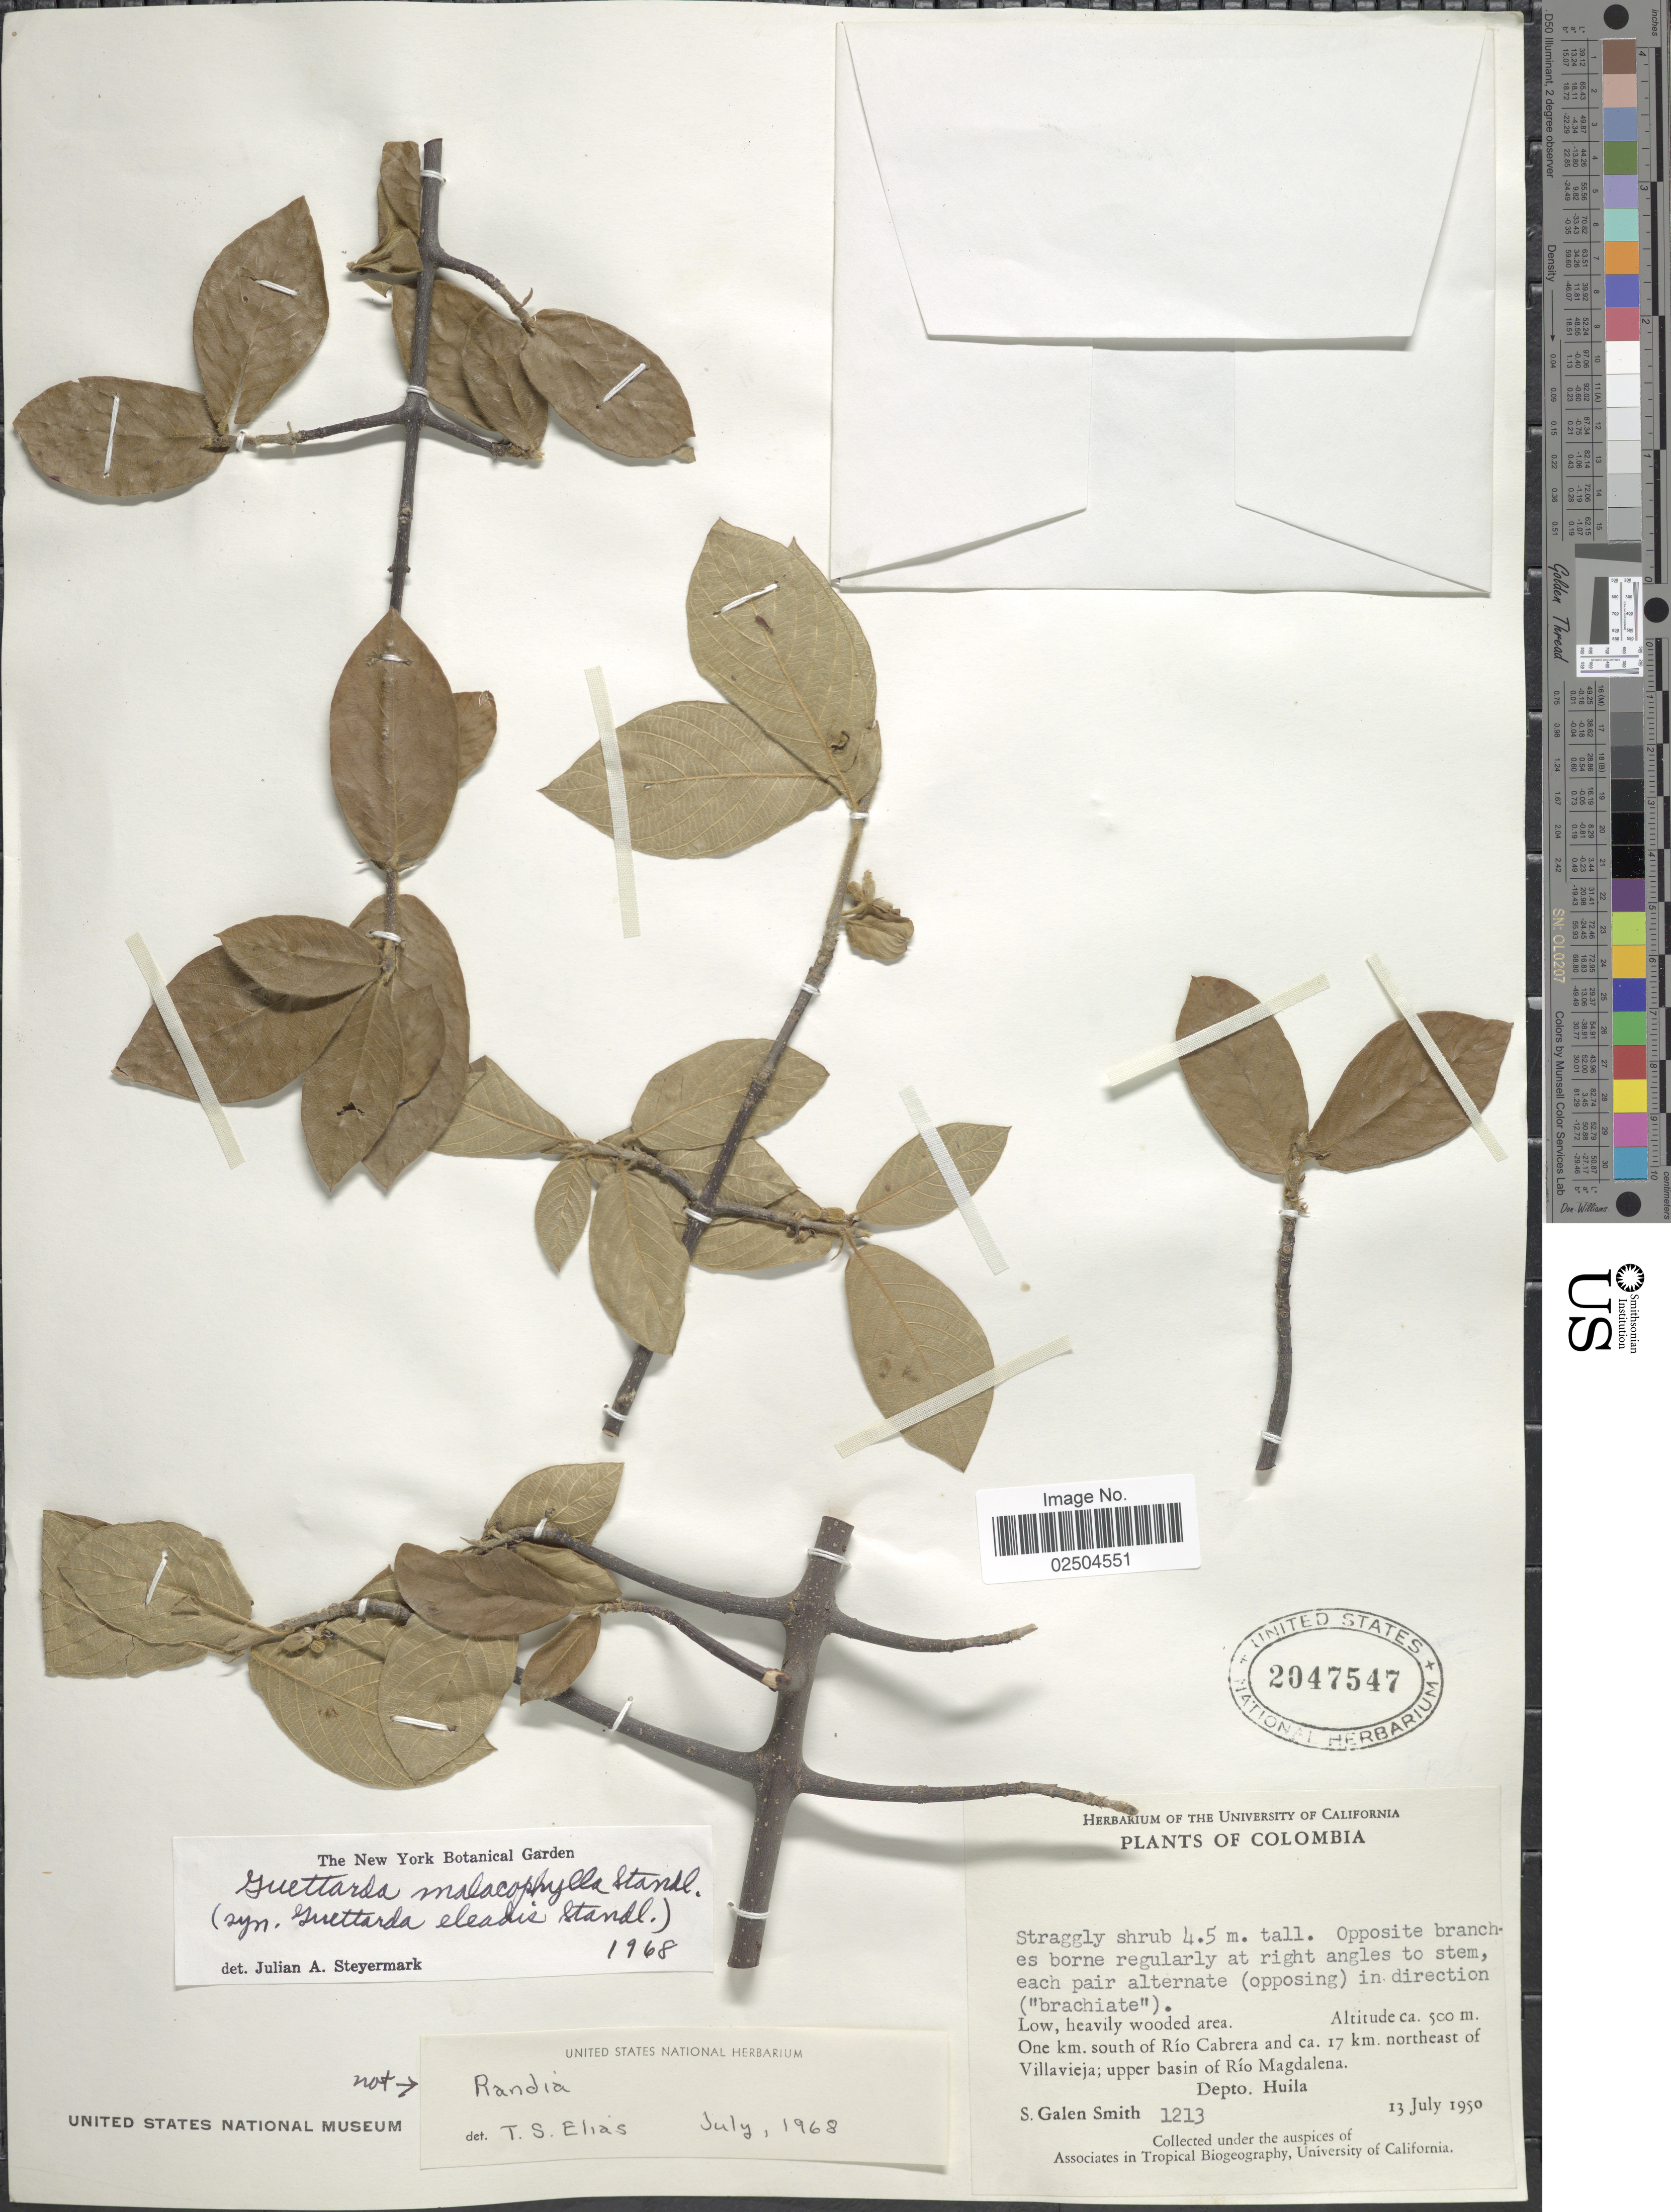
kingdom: Plantae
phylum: Tracheophyta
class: Magnoliopsida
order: Gentianales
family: Rubiaceae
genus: Guettarda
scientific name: Guettarda malacophylla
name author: Standl.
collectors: S. G. Smith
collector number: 1213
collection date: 1950-07-13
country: Colombia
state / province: Huila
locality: One km. south of Rio Cabrera and 17 km. northeast of Villavieja; upper basin of Rio Magdalena, Depto. Huila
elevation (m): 500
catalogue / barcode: US 2047547